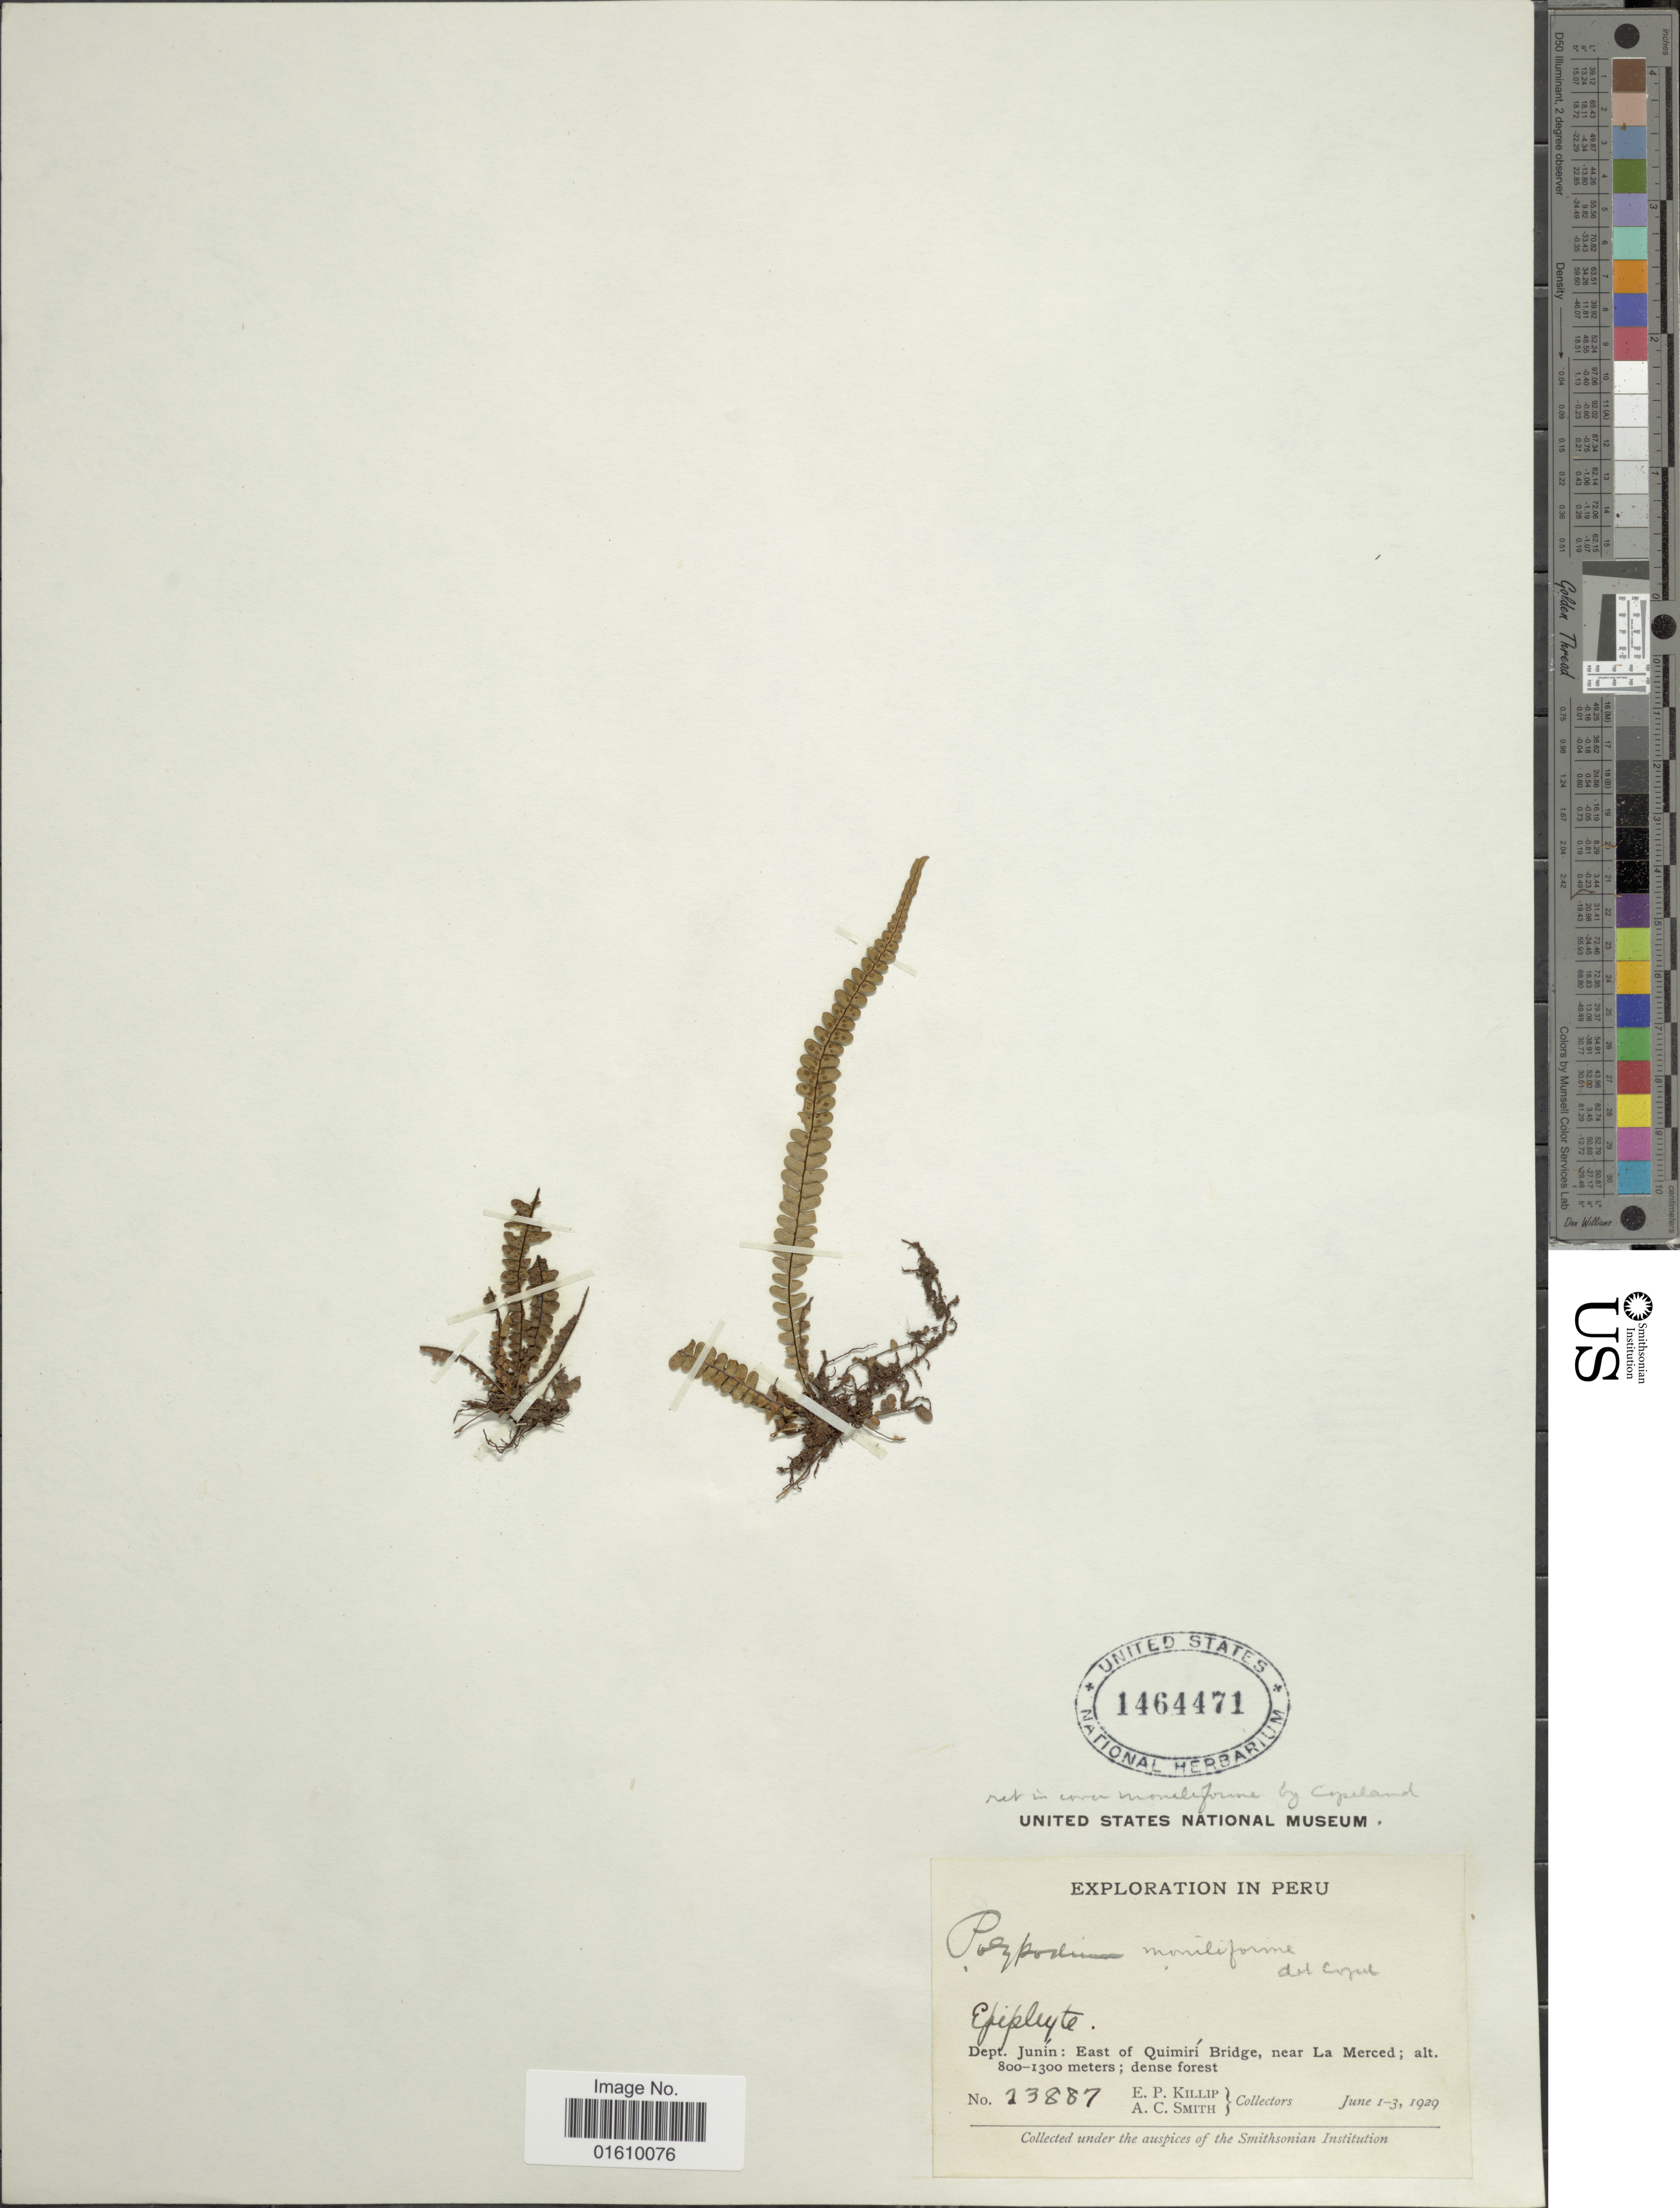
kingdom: Plantae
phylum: Tracheophyta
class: Polypodiopsida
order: Polypodiales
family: Polypodiaceae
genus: Melpomene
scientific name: Melpomene moniliformis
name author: (Lag. ex Sw.) A.R. Sm. & R.C. Moran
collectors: E. P. Killip & A. C. Smith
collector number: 23887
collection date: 1929-06-01/1929-06-03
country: Peru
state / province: Junín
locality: Dept. Junin: East of Quimiri Bridge, near La Merced.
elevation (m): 800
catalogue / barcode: US 1464471